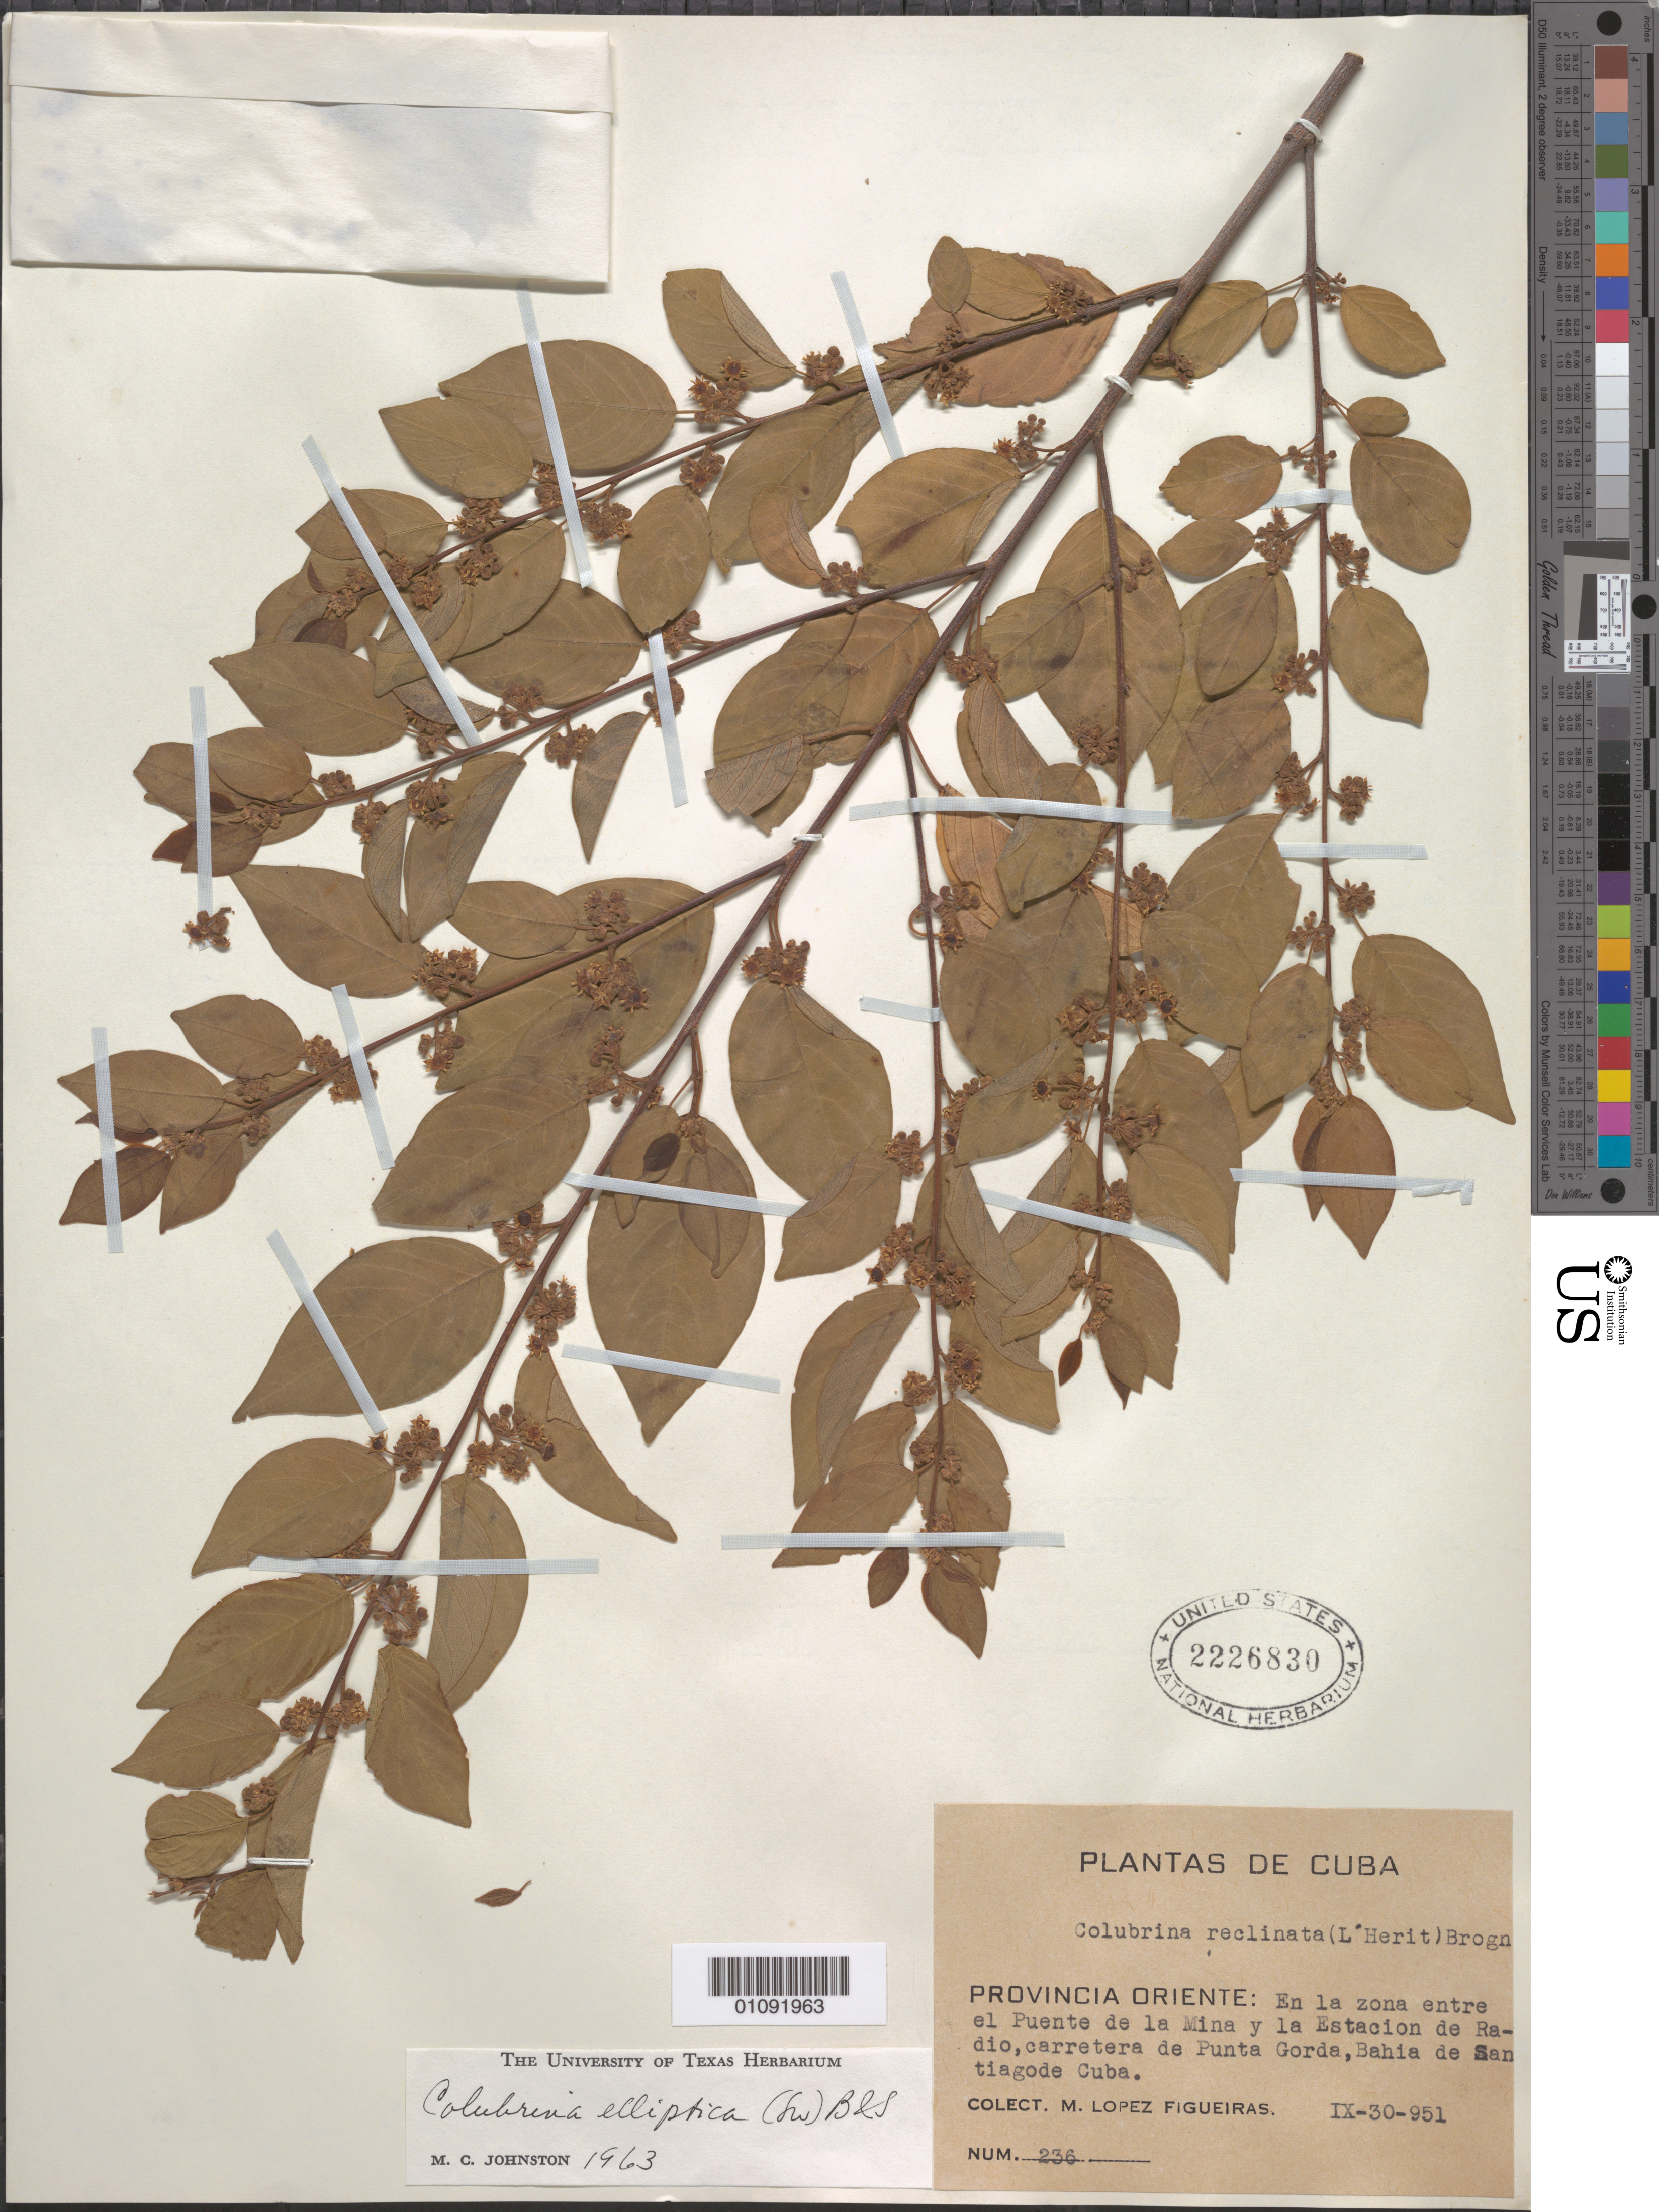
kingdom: Plantae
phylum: Tracheophyta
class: Magnoliopsida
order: Rosales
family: Rhamnaceae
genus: Colubrina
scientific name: Colubrina elliptica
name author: (Sw.) Brizicky & W.L. Stern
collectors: M. López Figueiras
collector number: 236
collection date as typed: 30 Sep 1951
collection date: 1951-09-30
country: Cuba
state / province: Santiago de Cuba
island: Cuba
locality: En la zona entre el Puente de la Mina y la Estacion de Radio, carretera de Punta Gorda, Bahia de Santiago de Cuba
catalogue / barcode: US 2226830